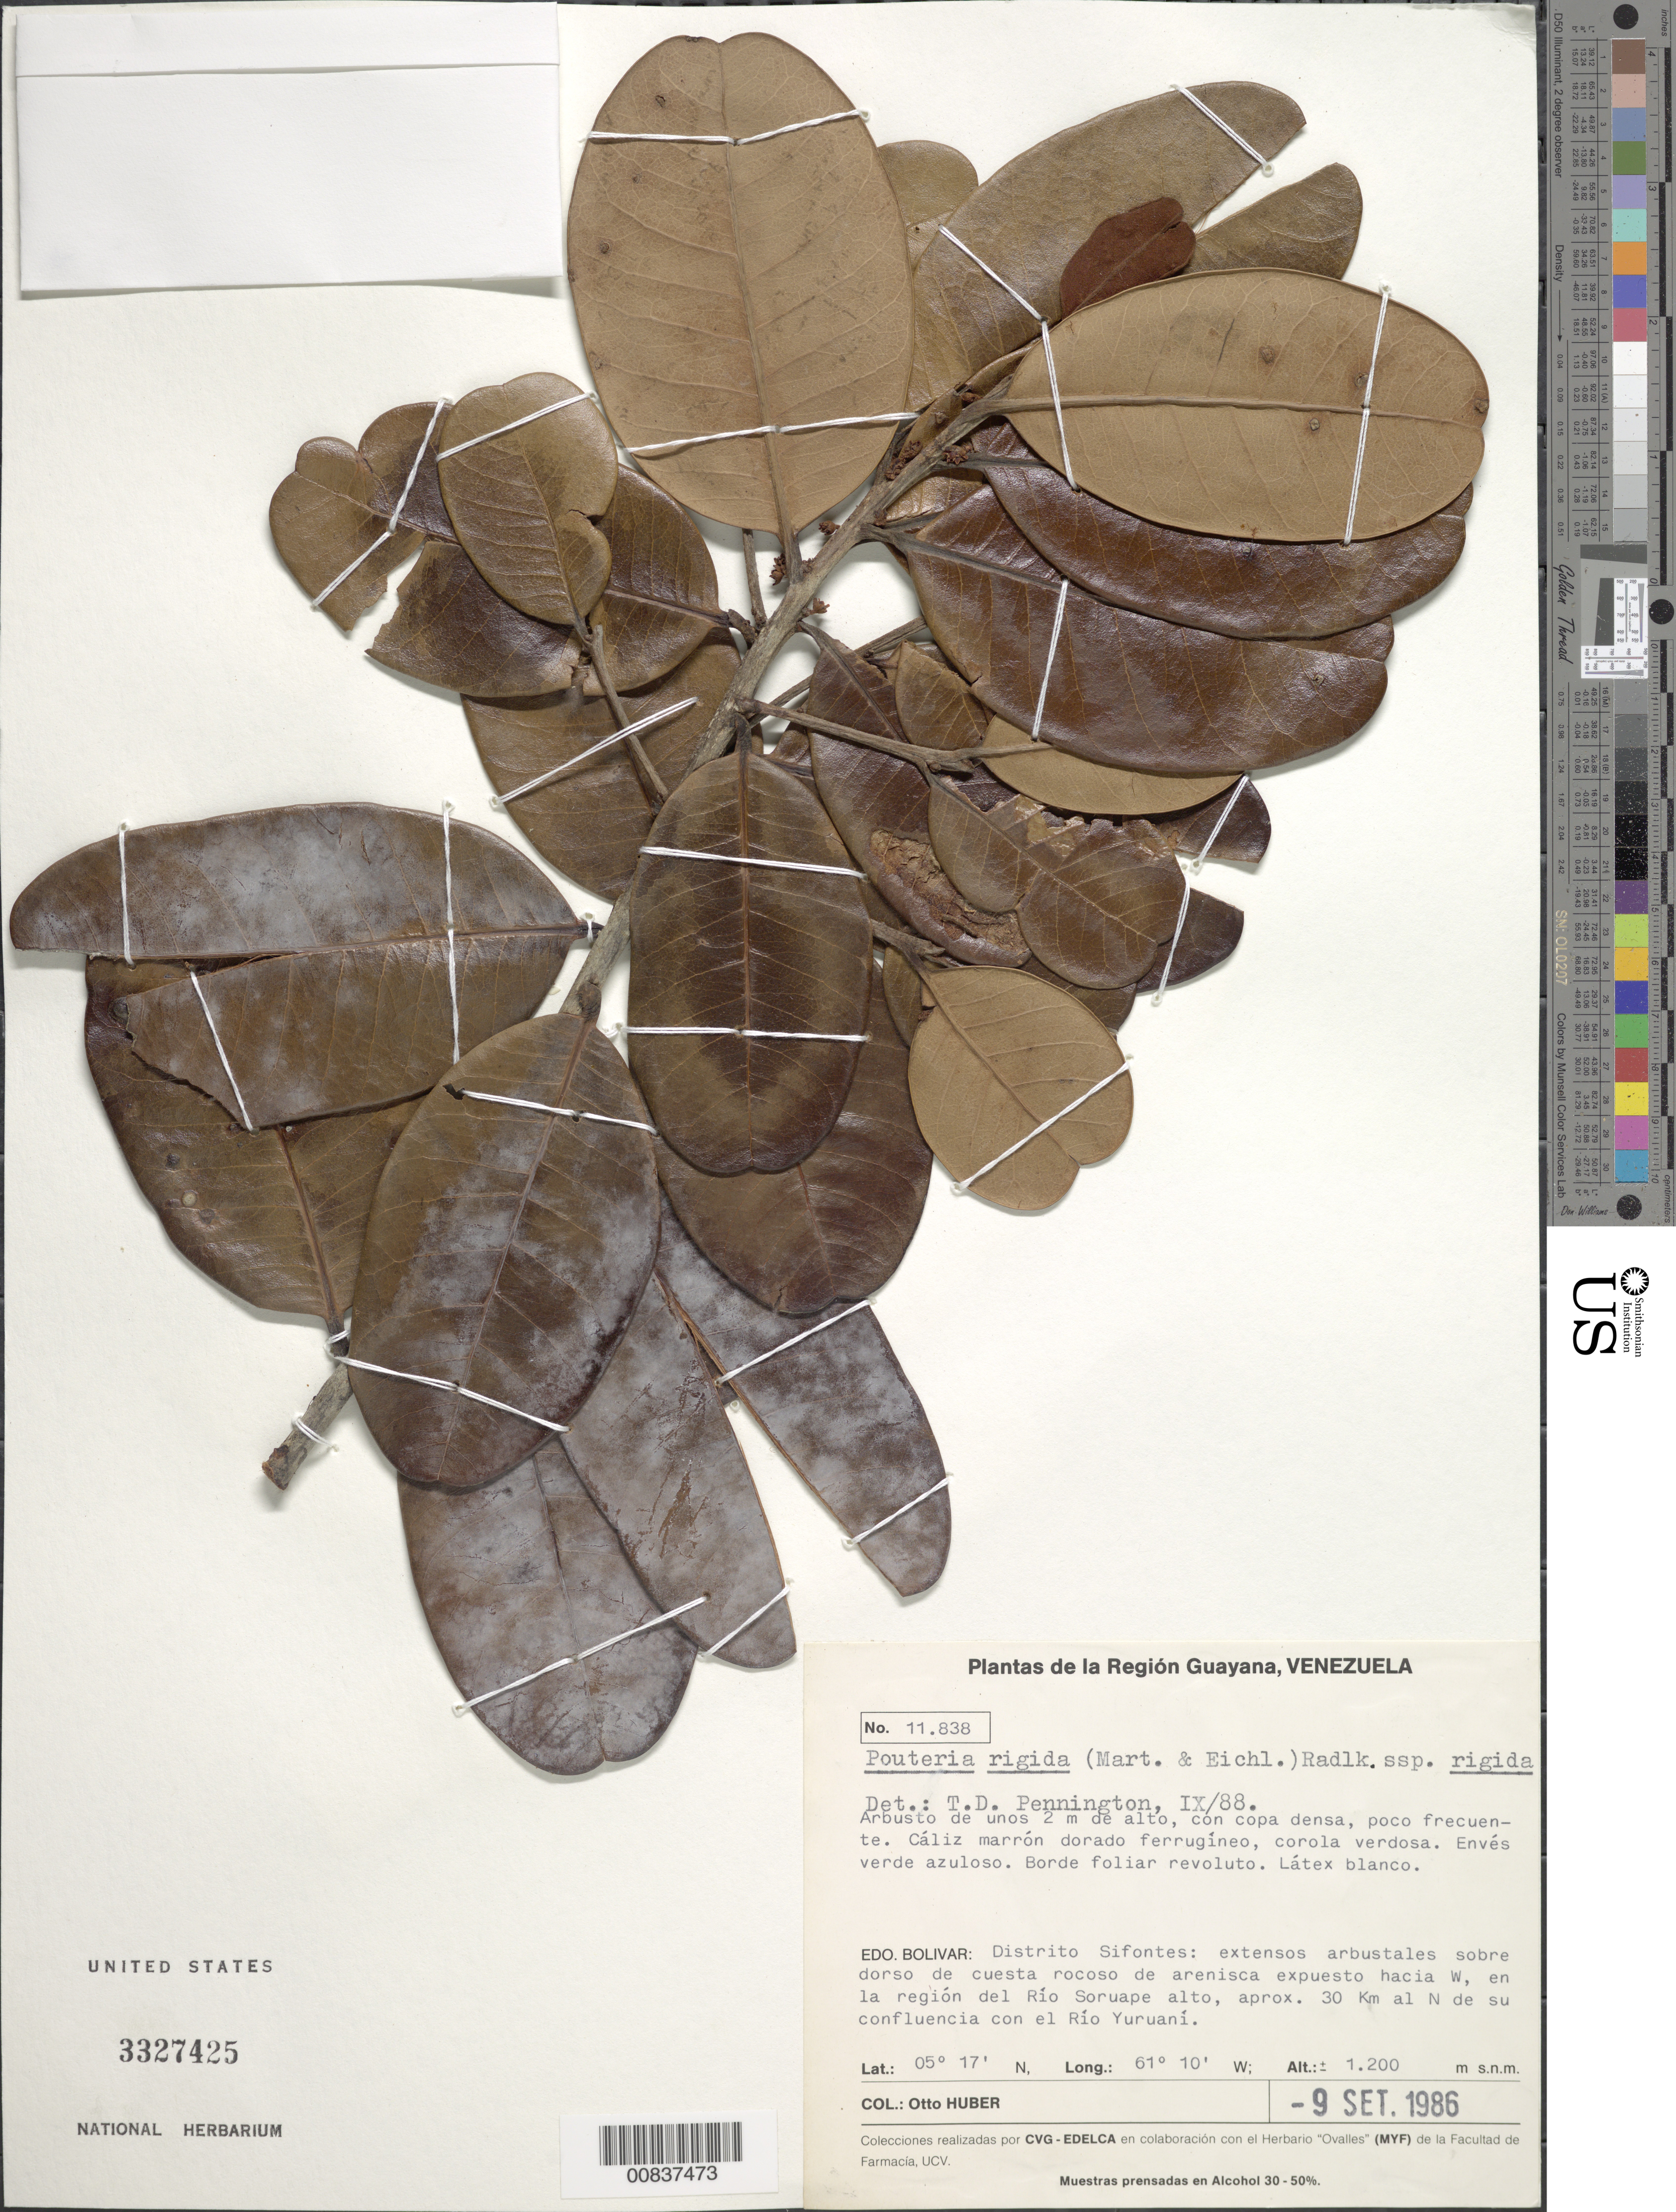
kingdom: Plantae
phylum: Tracheophyta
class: Magnoliopsida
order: Ericales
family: Sapotaceae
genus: Pouteria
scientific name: Pouteria rigida subsp. rigida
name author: (Mart. & Eichler) Radlk.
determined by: Pennington, T. D., (K)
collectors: O. Huber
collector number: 11838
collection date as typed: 9-Sep-86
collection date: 1986-09-09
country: Venezuela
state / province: Bolívar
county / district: Sifontes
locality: Río Soruape alto region, W en la región, aprox. 30 km al N de su confluencia con el Río Yuruaní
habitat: Extensos arbustales sobre dorso de cuesta rocoso de arenisca expuesta hacia W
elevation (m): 1200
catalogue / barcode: US 3327425